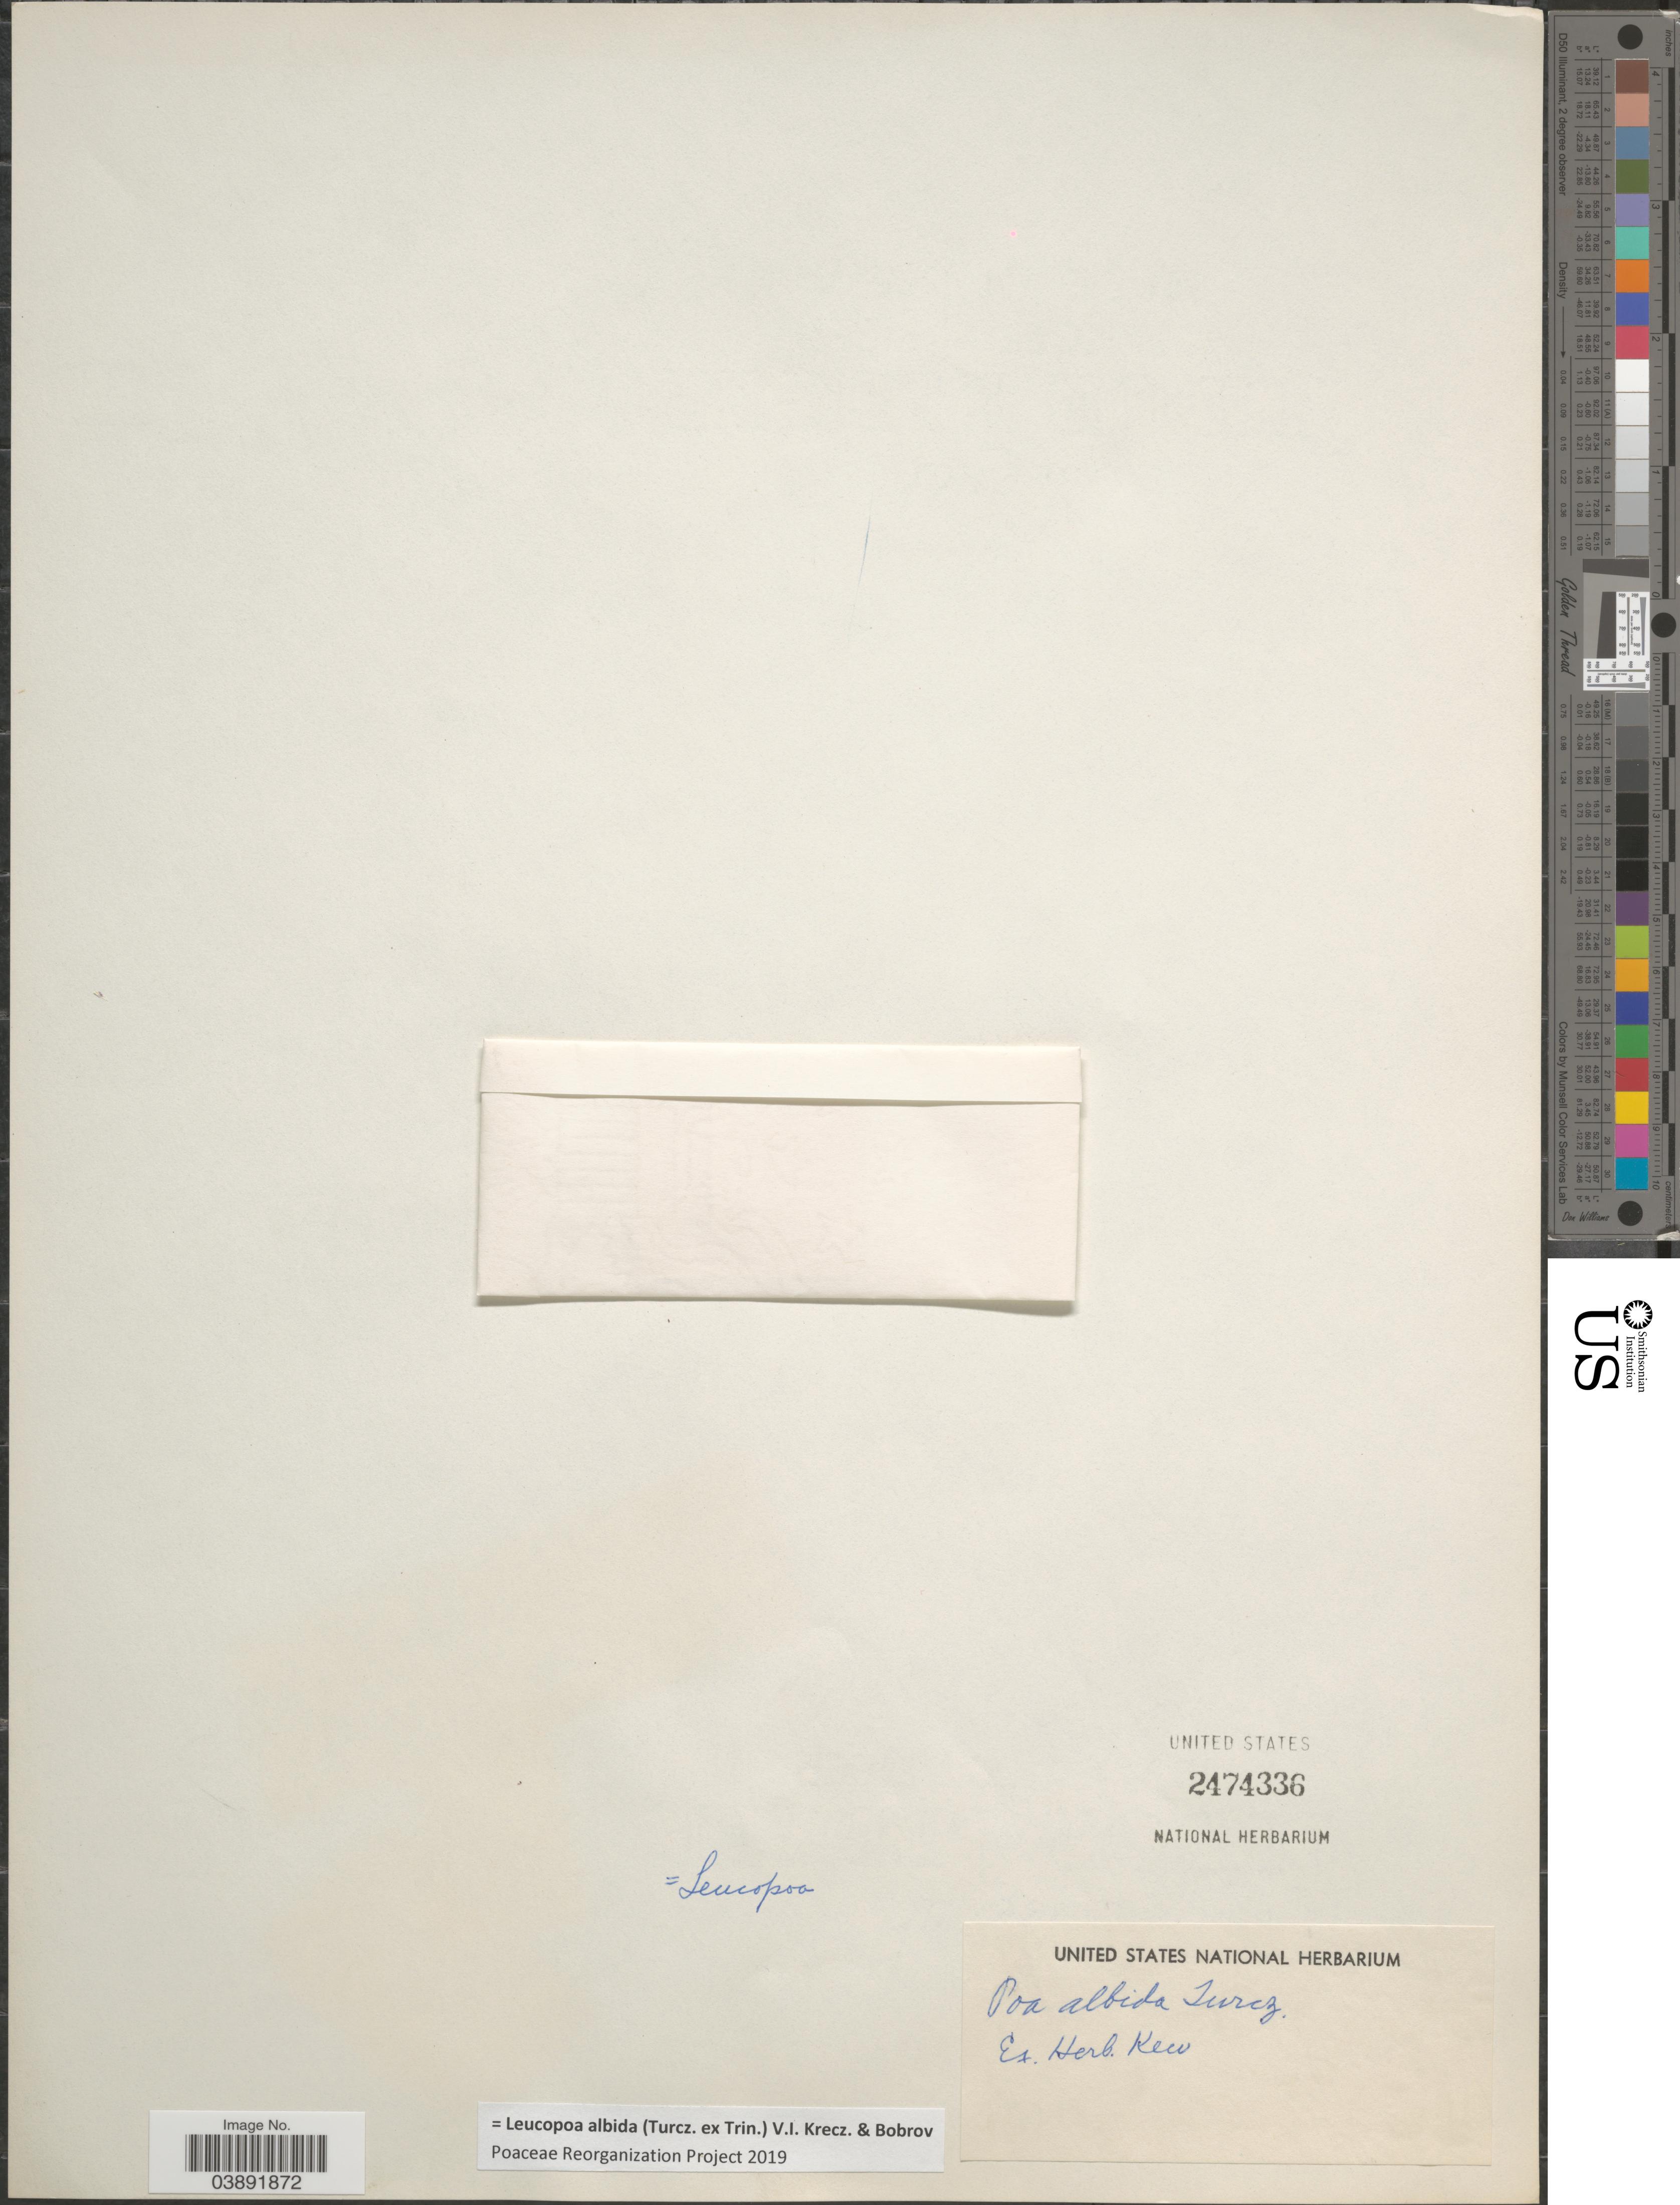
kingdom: Plantae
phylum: Tracheophyta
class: Liliopsida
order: Poales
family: Poaceae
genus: Leucopoa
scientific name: Leucopoa albida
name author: (Turcz. & Trin.) V.I. Krecz. & Bobrov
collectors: ex Herb. Kew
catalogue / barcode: US 2474336